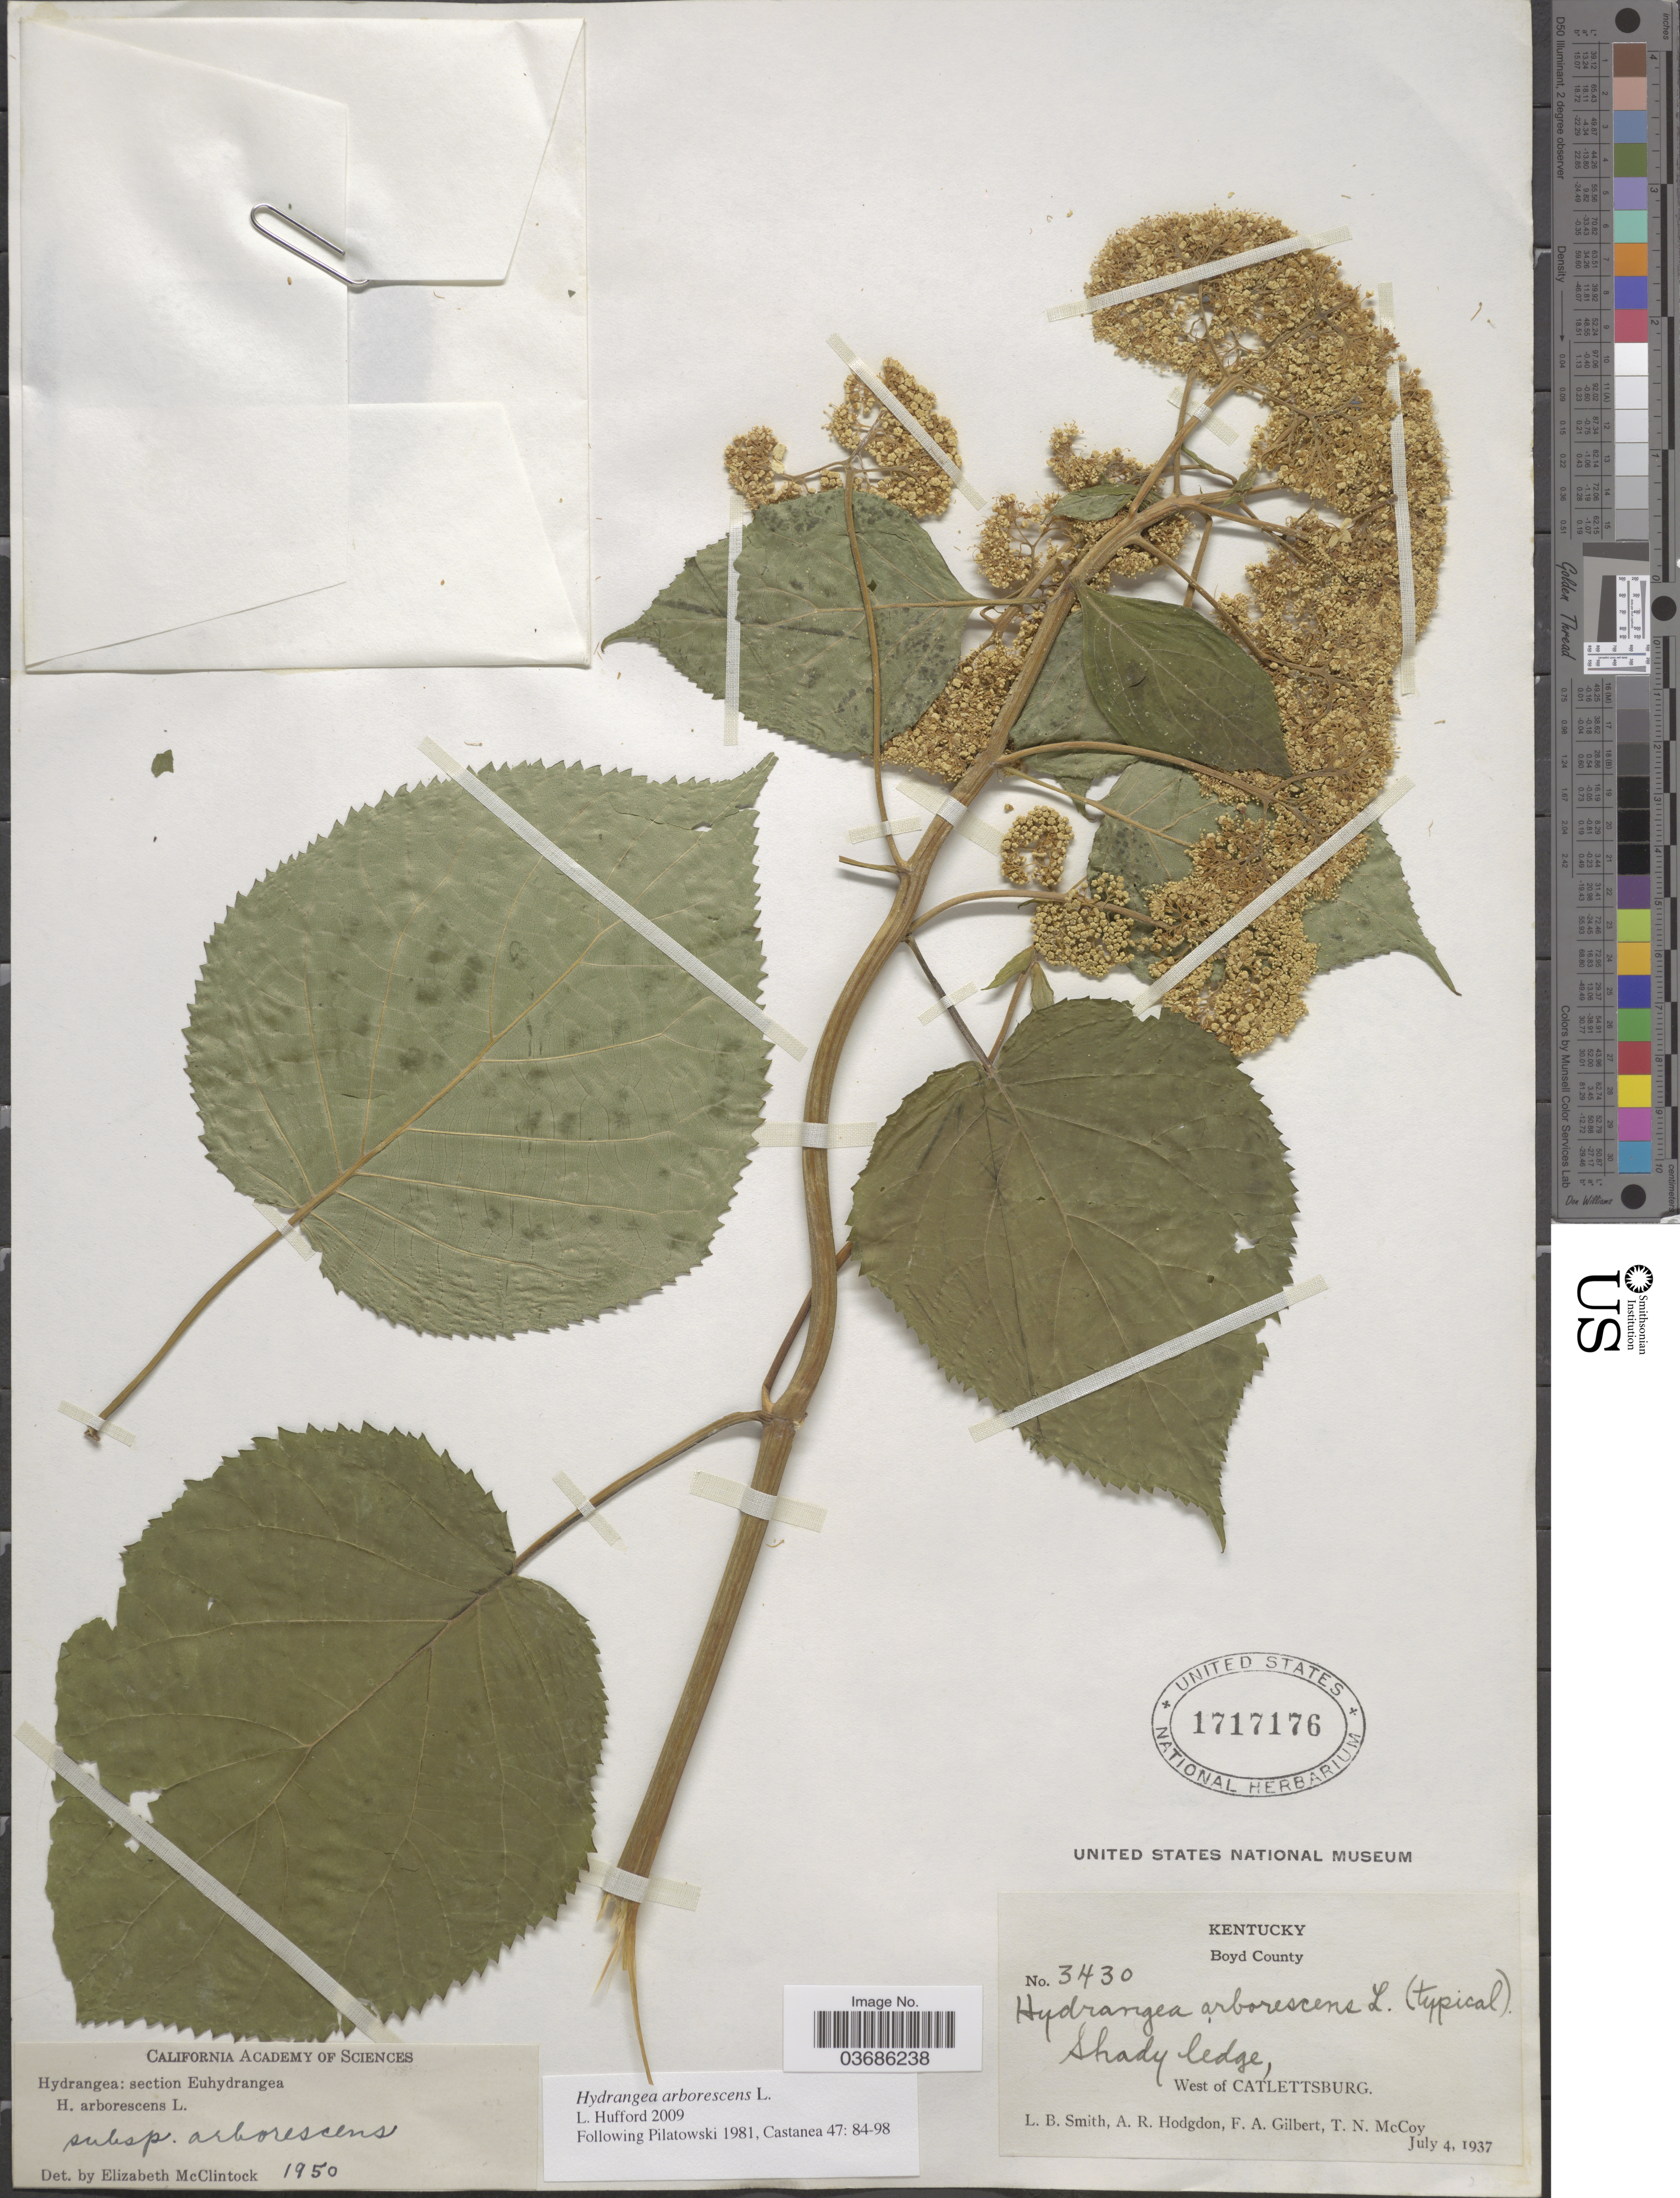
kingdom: Plantae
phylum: Tracheophyta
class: Magnoliopsida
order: Cornales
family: Hydrangeaceae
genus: Hydrangea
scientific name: Hydrangea arborescens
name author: L.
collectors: L. Smith, A. R. Hodgdon, F. A. Gilbert & T. N. McCoy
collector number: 3430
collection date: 1937-07-04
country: United States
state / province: Kentucky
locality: Boyd County. West of Catlettsburg.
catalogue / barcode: US 1717176